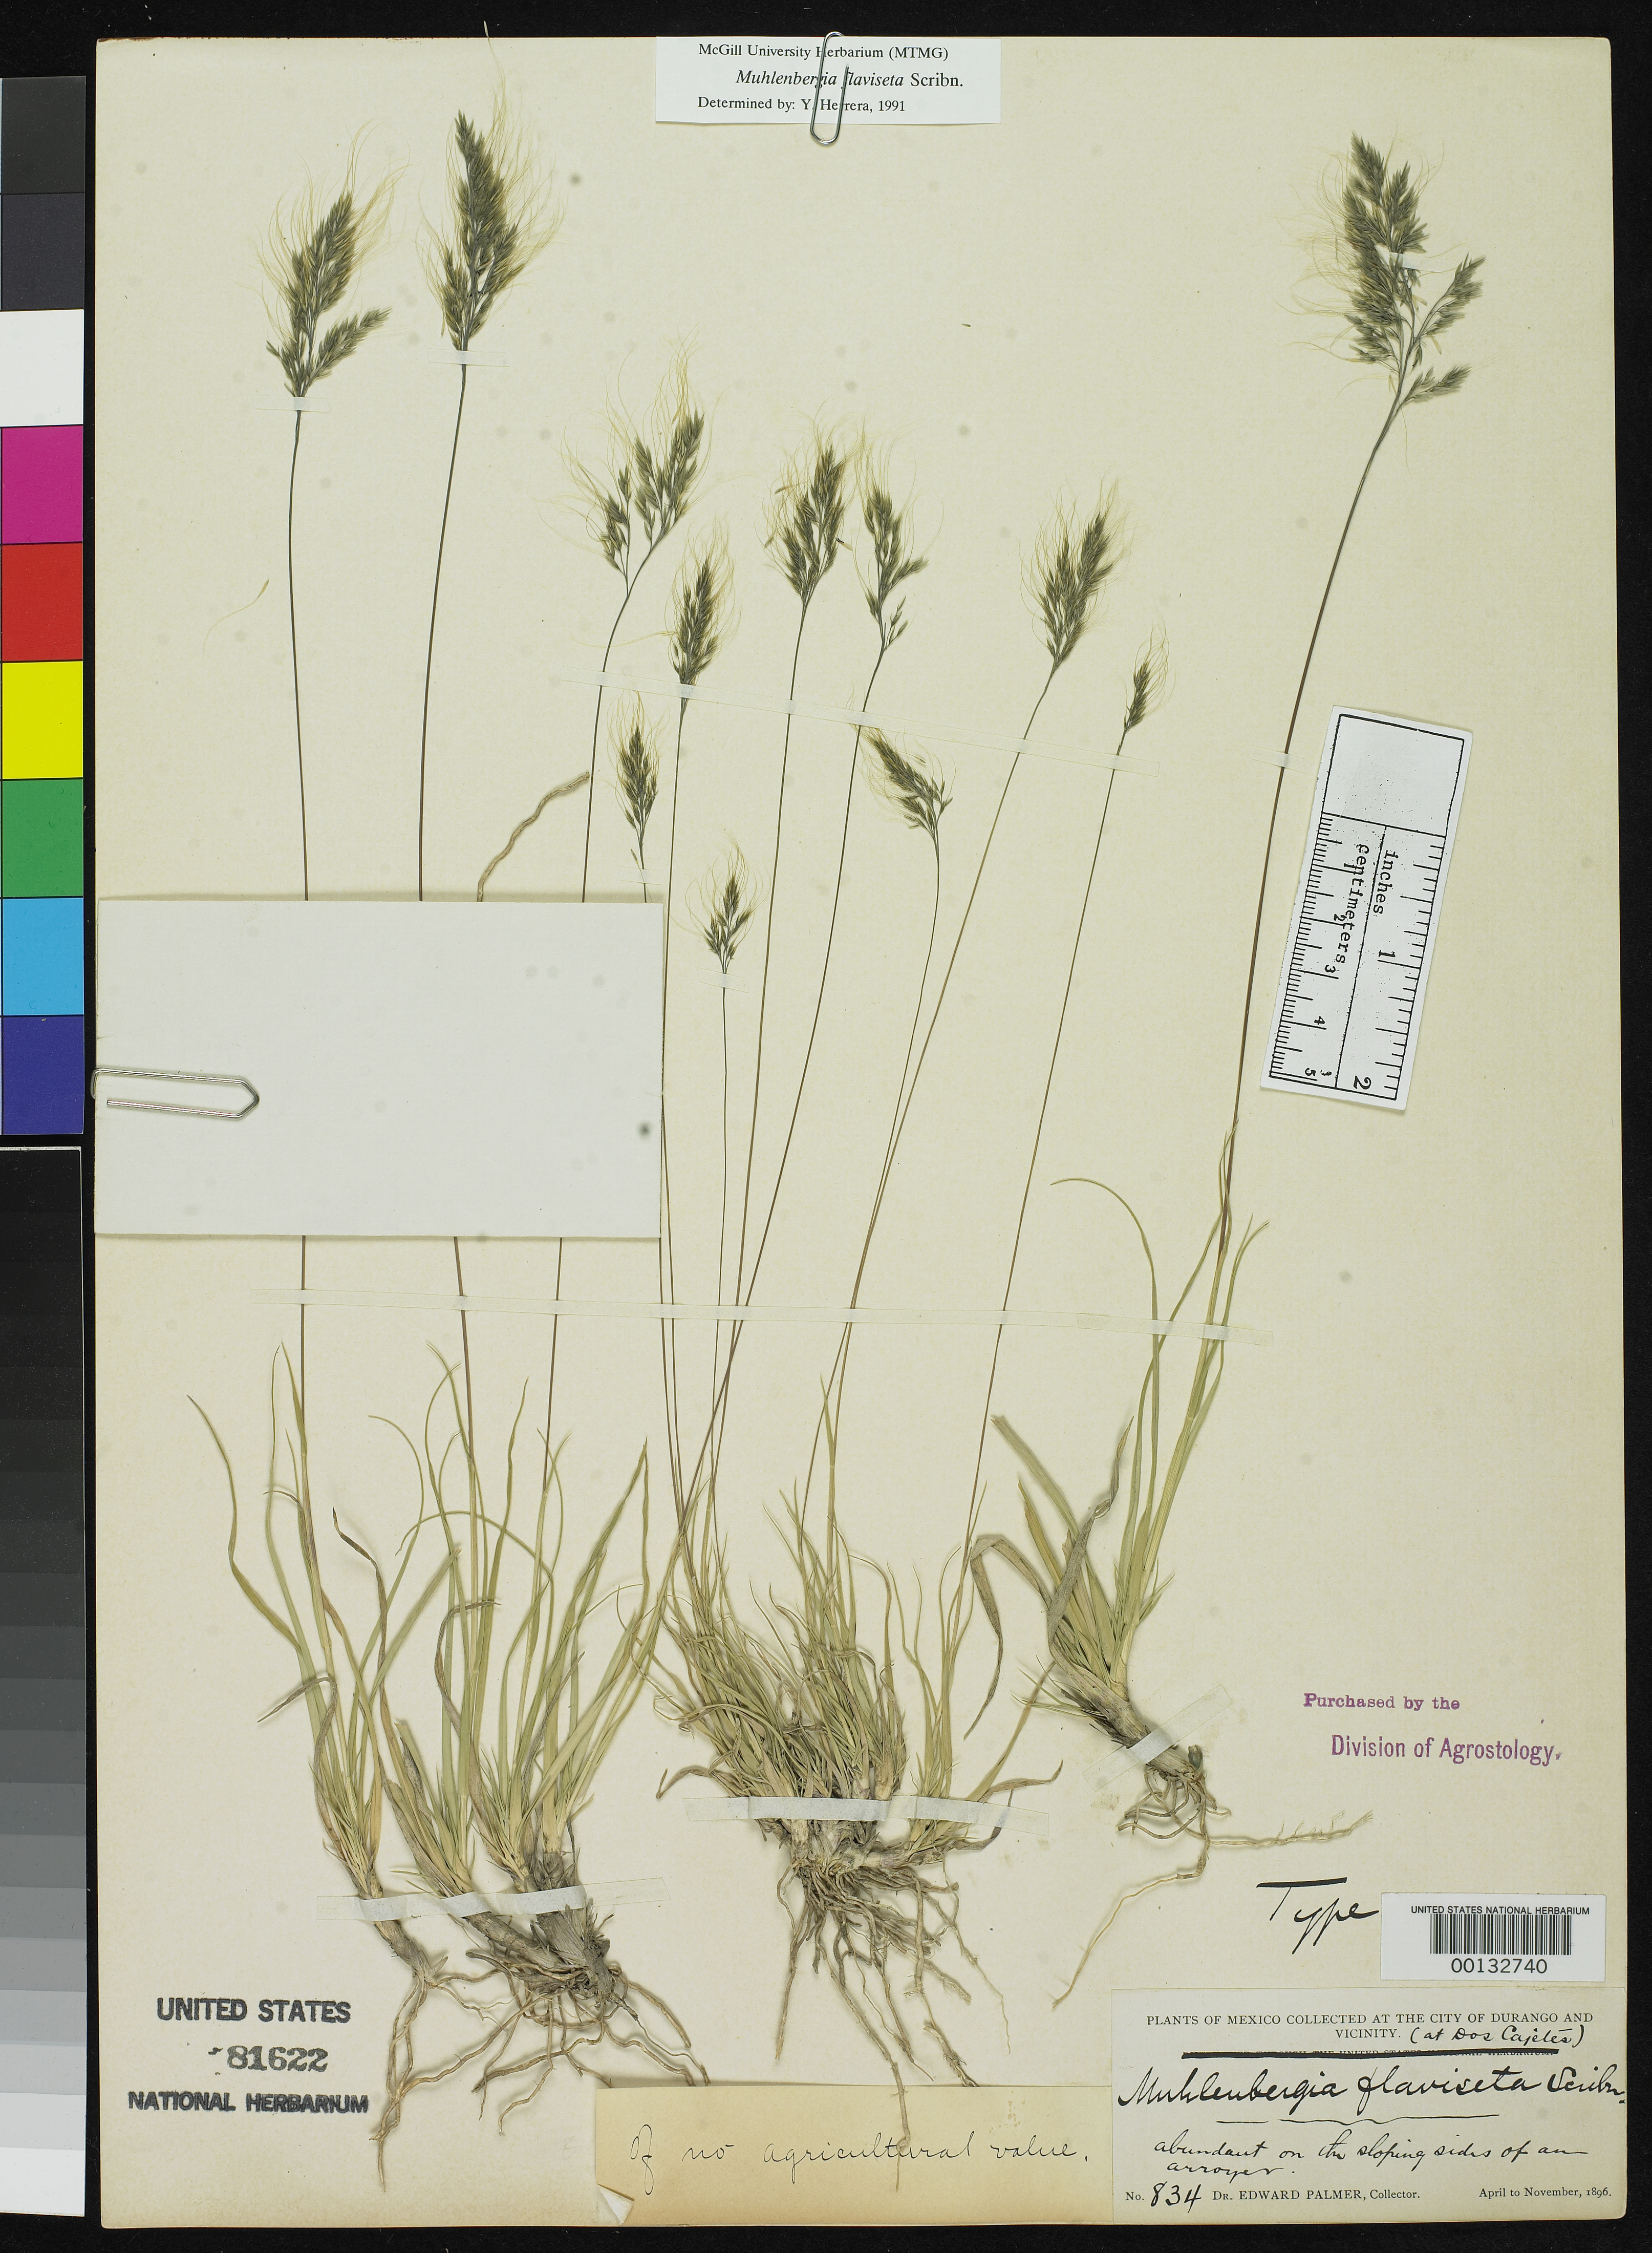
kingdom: Plantae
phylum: Tracheophyta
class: Liliopsida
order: Poales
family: Poaceae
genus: Muhlenbergia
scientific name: Muhlenbergia flaviseta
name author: Scribn.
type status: Holotype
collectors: E. Palmer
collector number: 834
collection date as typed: Apr 1896 to -- Nov 1896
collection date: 1896-04/1896-11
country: Mexico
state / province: Durango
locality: At Dos Cajetes near Durango.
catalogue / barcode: US 81622